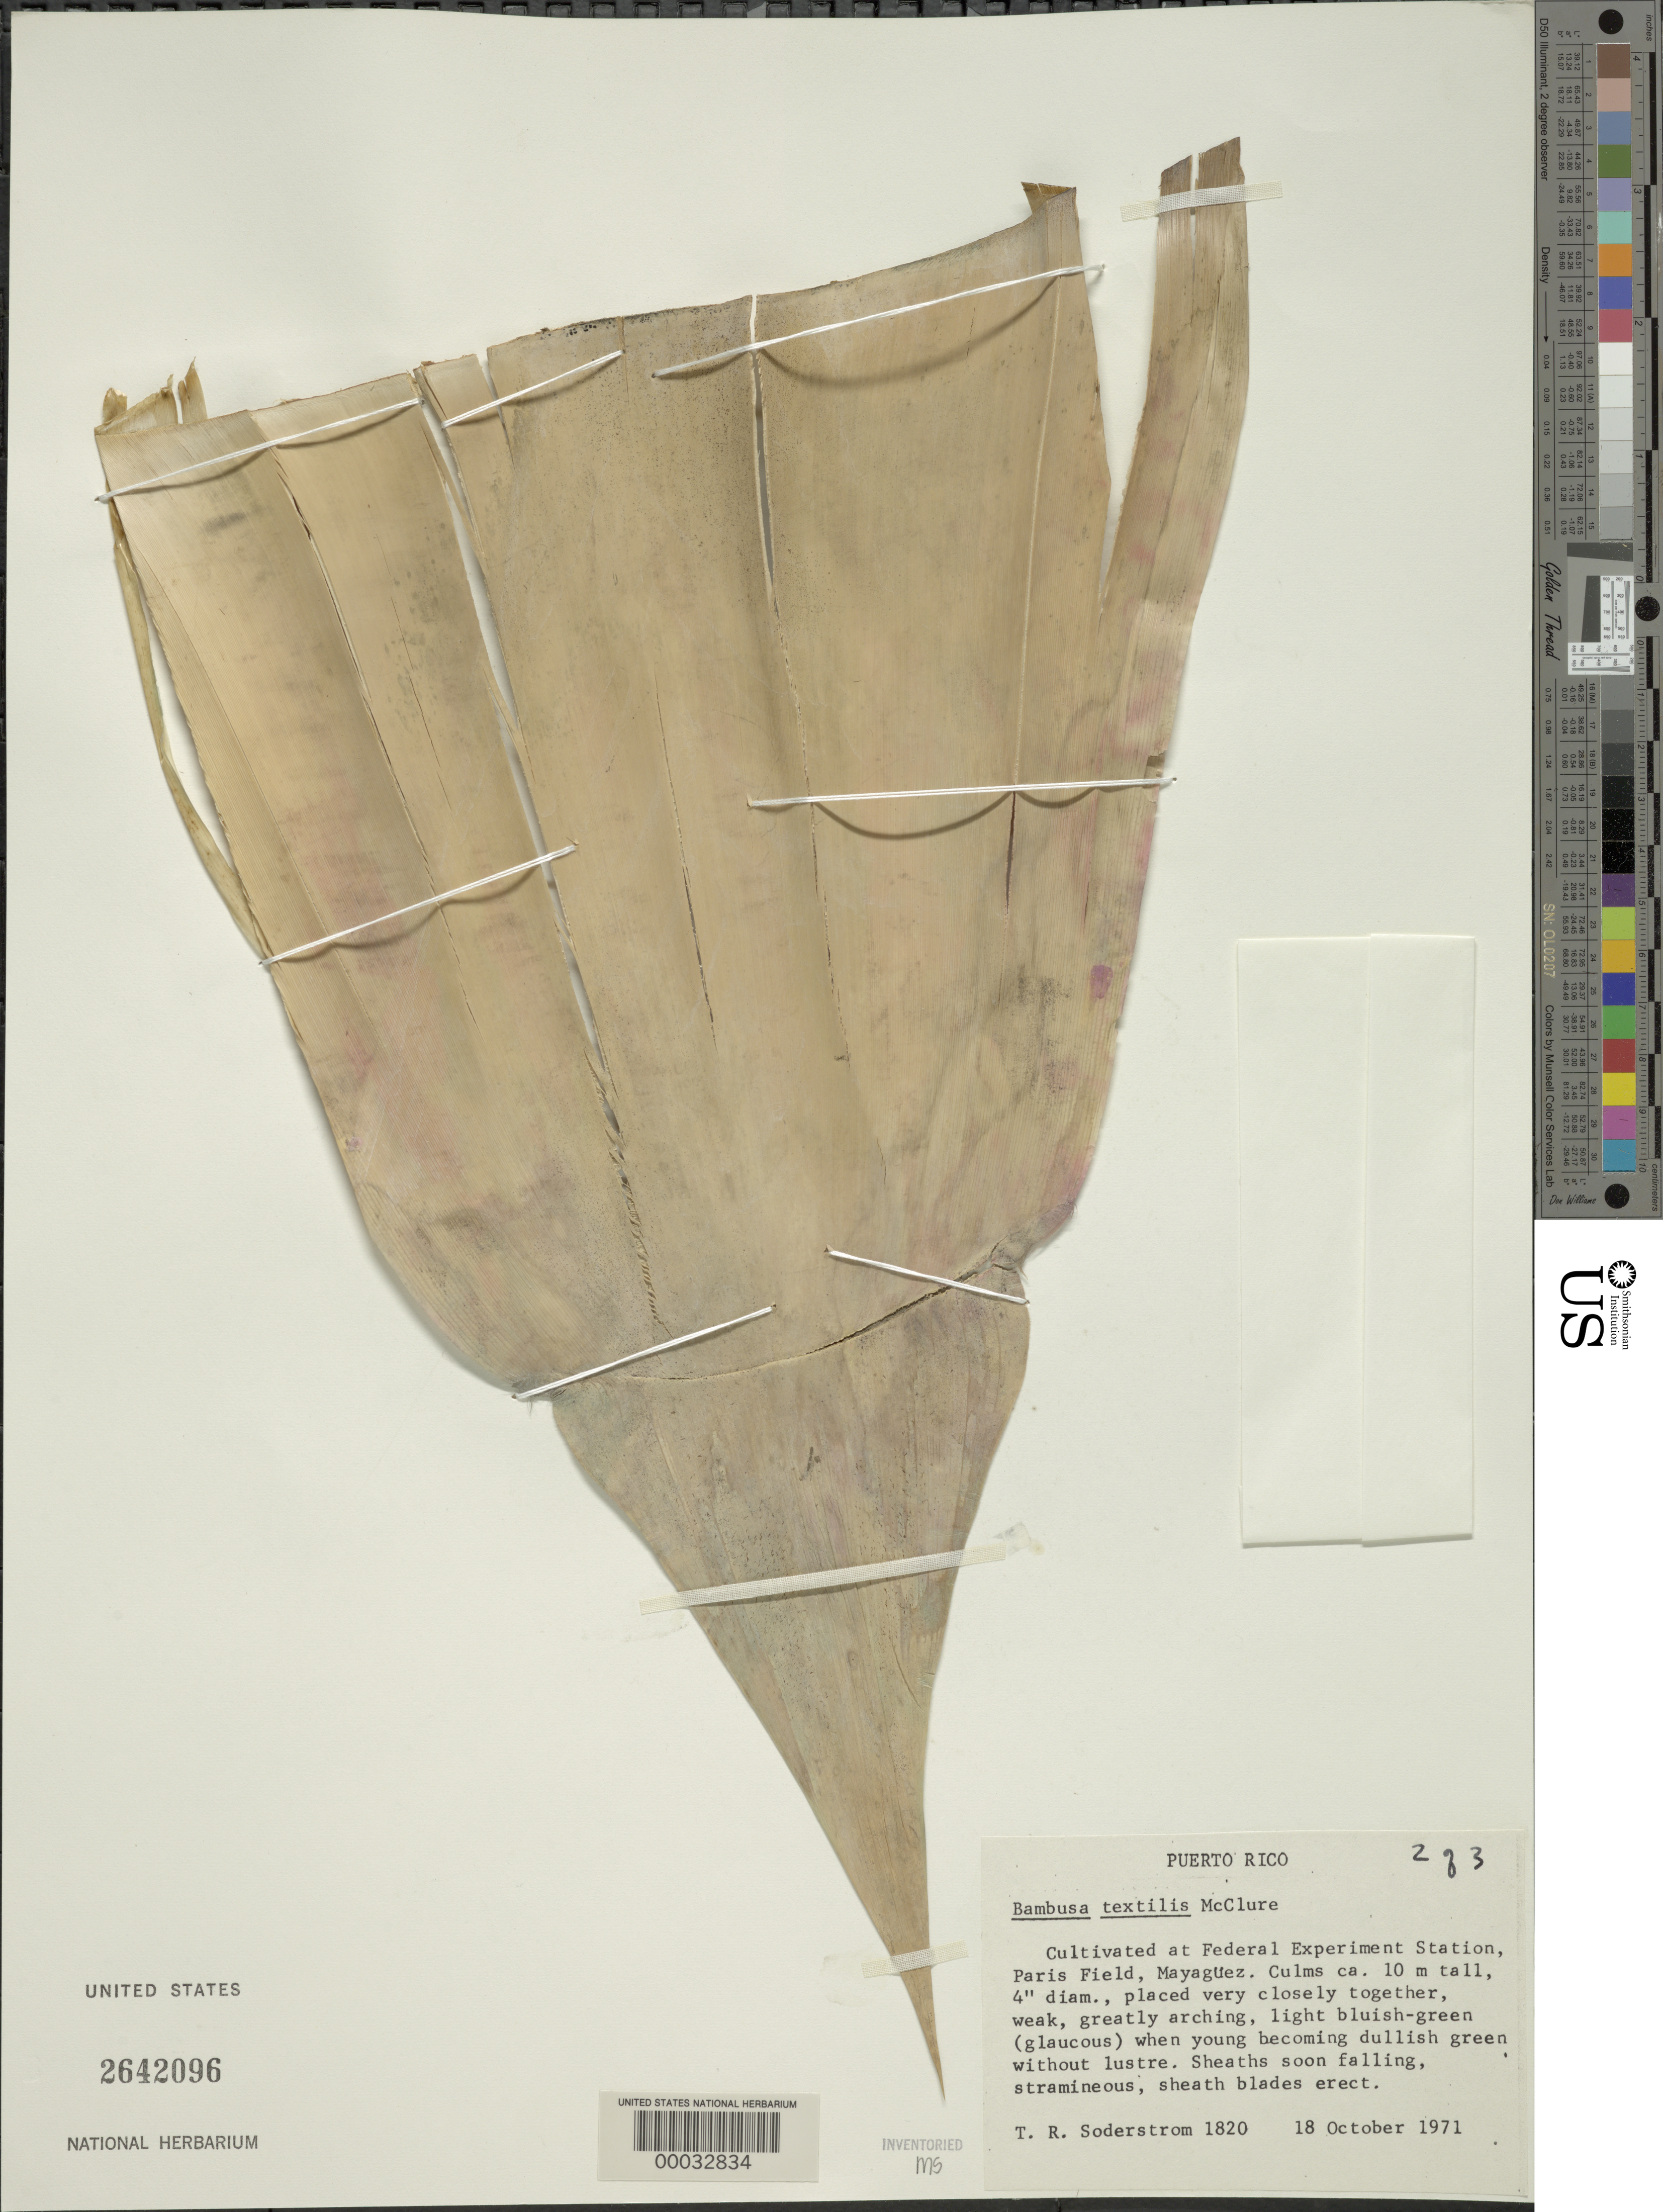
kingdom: Plantae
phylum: Tracheophyta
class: Liliopsida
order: Poales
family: Poaceae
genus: Bambusa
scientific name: Bambusa textilis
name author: McClure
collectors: T. R. Soderstrom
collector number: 1820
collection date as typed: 18 Oct 1971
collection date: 1971-10-18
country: Puerto Rico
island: Greater Antilles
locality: Federal experimental station, paris field-mayaguez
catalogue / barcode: US 2642096